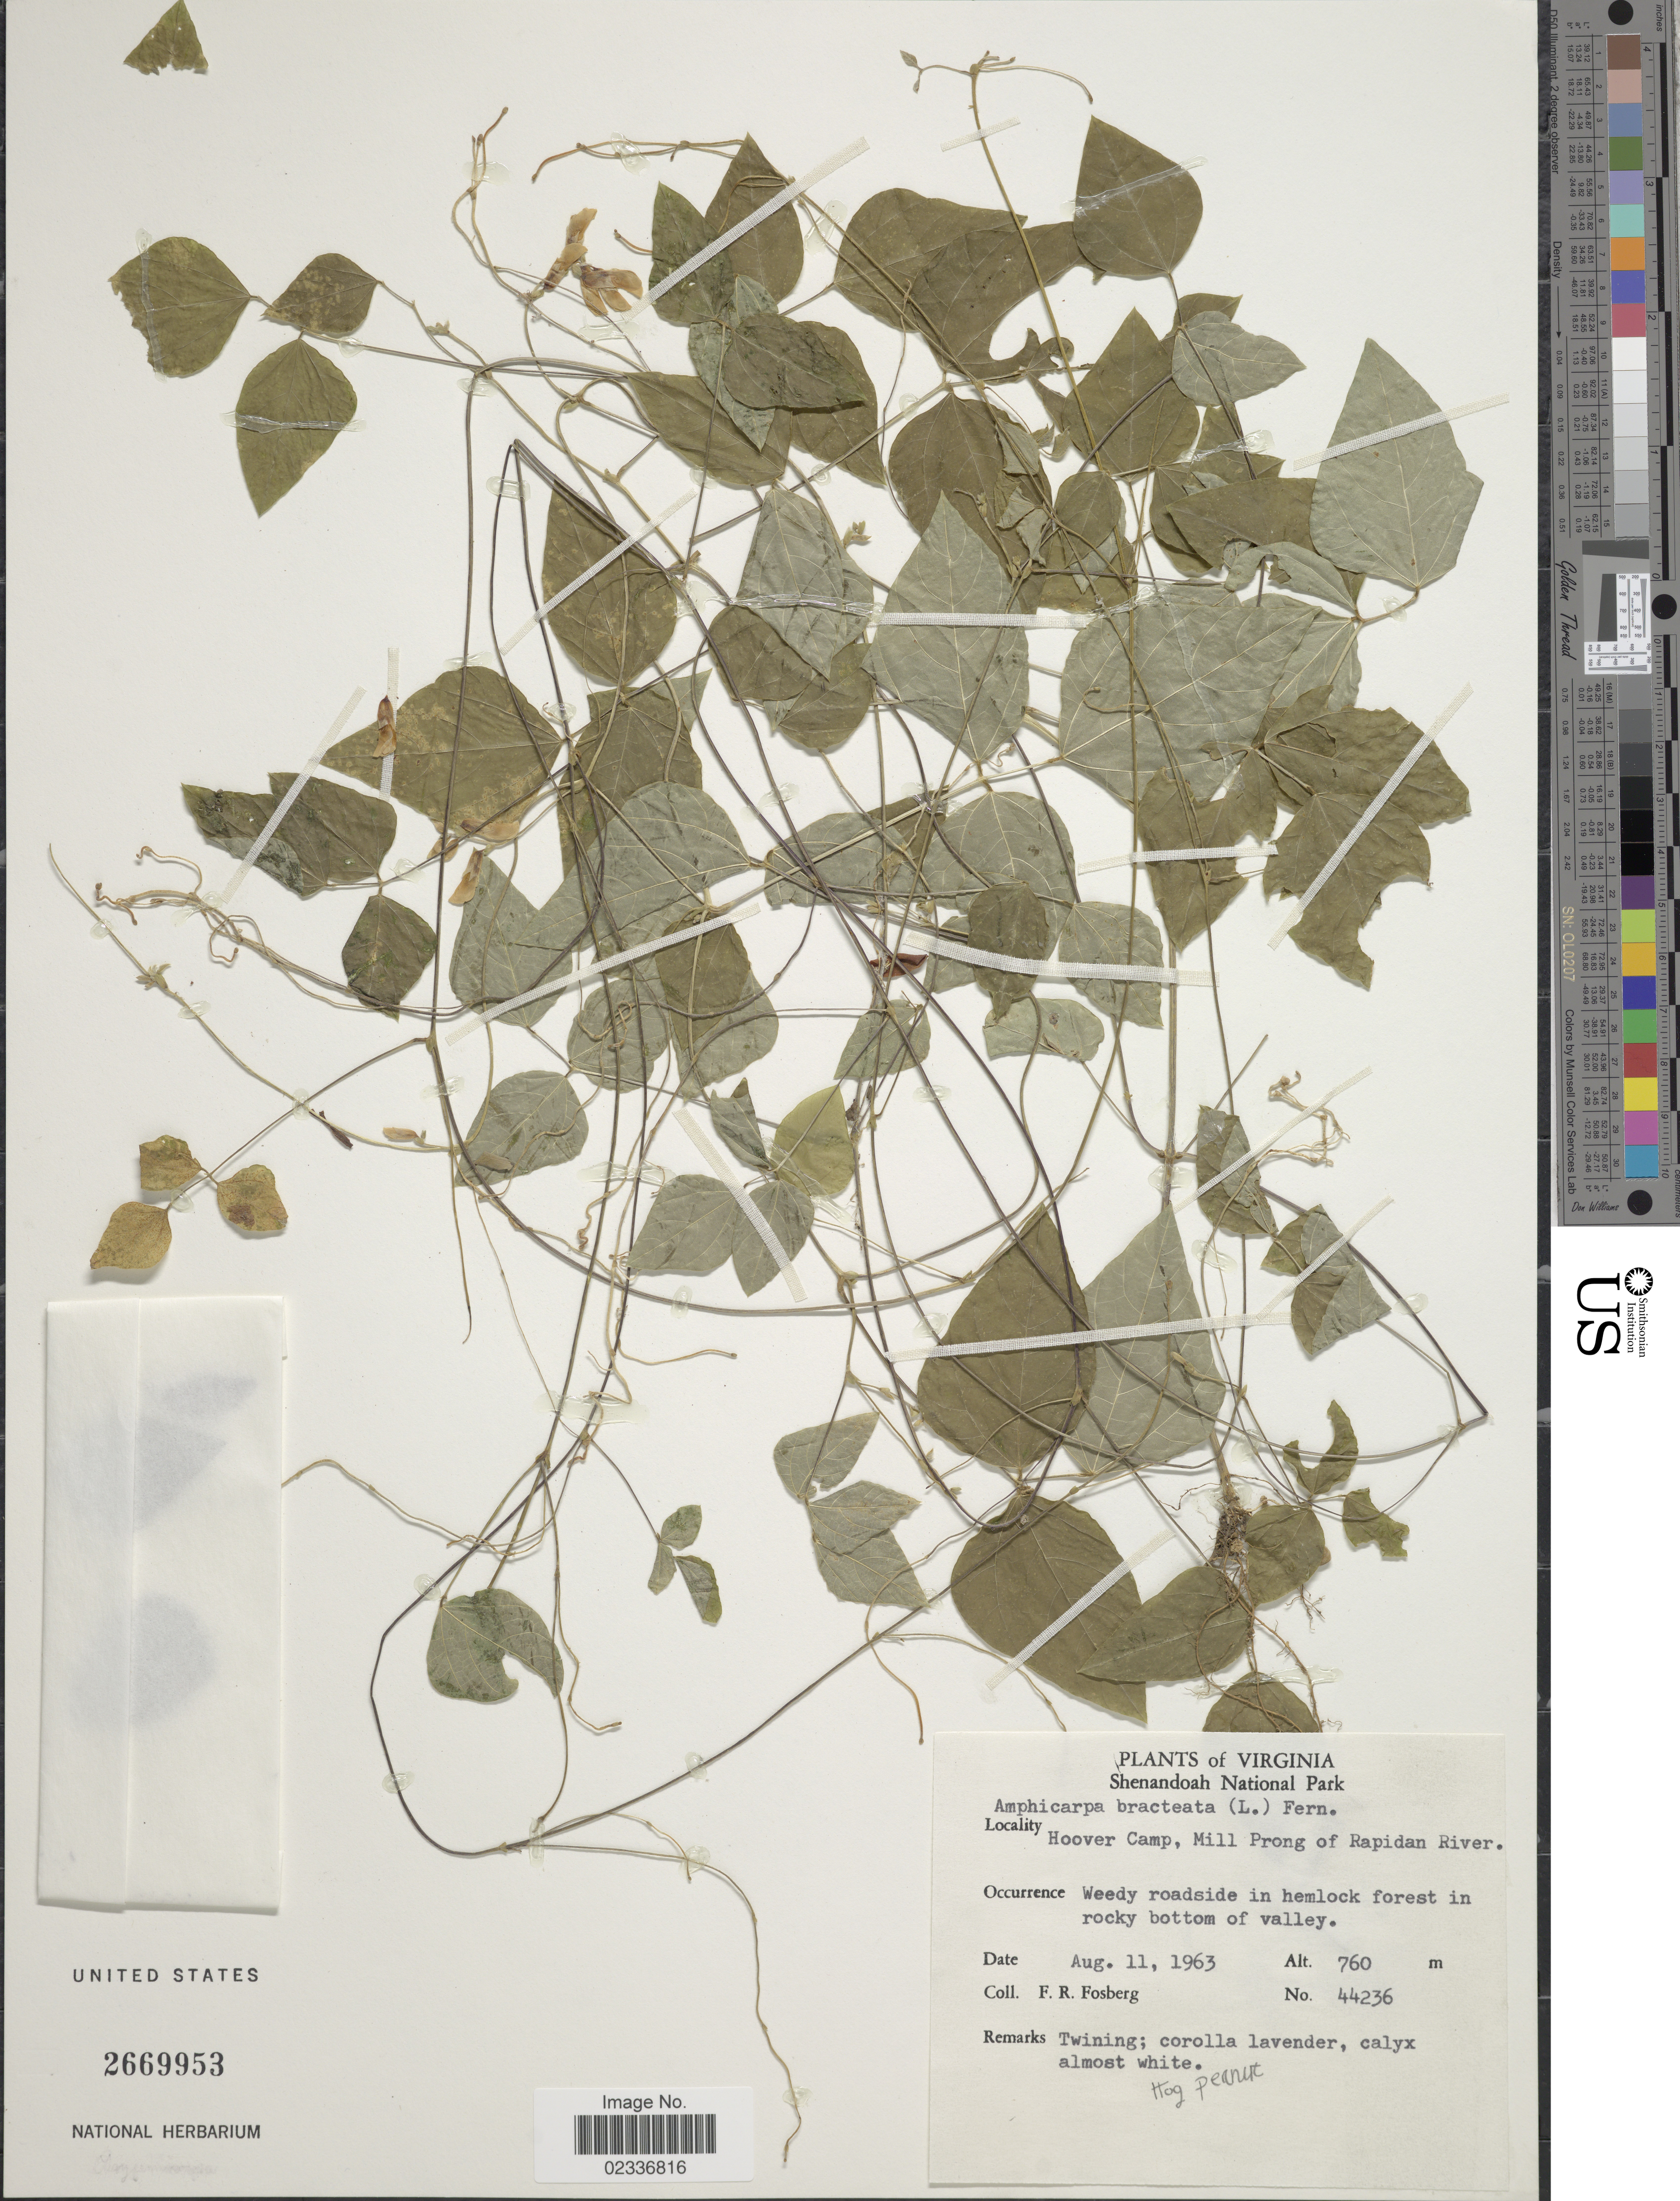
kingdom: Plantae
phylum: Tracheophyta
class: Magnoliopsida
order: Fabales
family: Fabaceae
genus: Amphicarpaea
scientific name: Amphicarpaea bracteata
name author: (L.) Fernald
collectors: F. R. Fosberg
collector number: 44236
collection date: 1963-08-11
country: United States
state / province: Virginia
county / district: Madison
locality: Shenandoah National Park, Hoover Camp, Mill Prong of Rapidan River, weedy roadside in hemlock forest in rocky bottom of valley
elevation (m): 760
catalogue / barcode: US 2669953